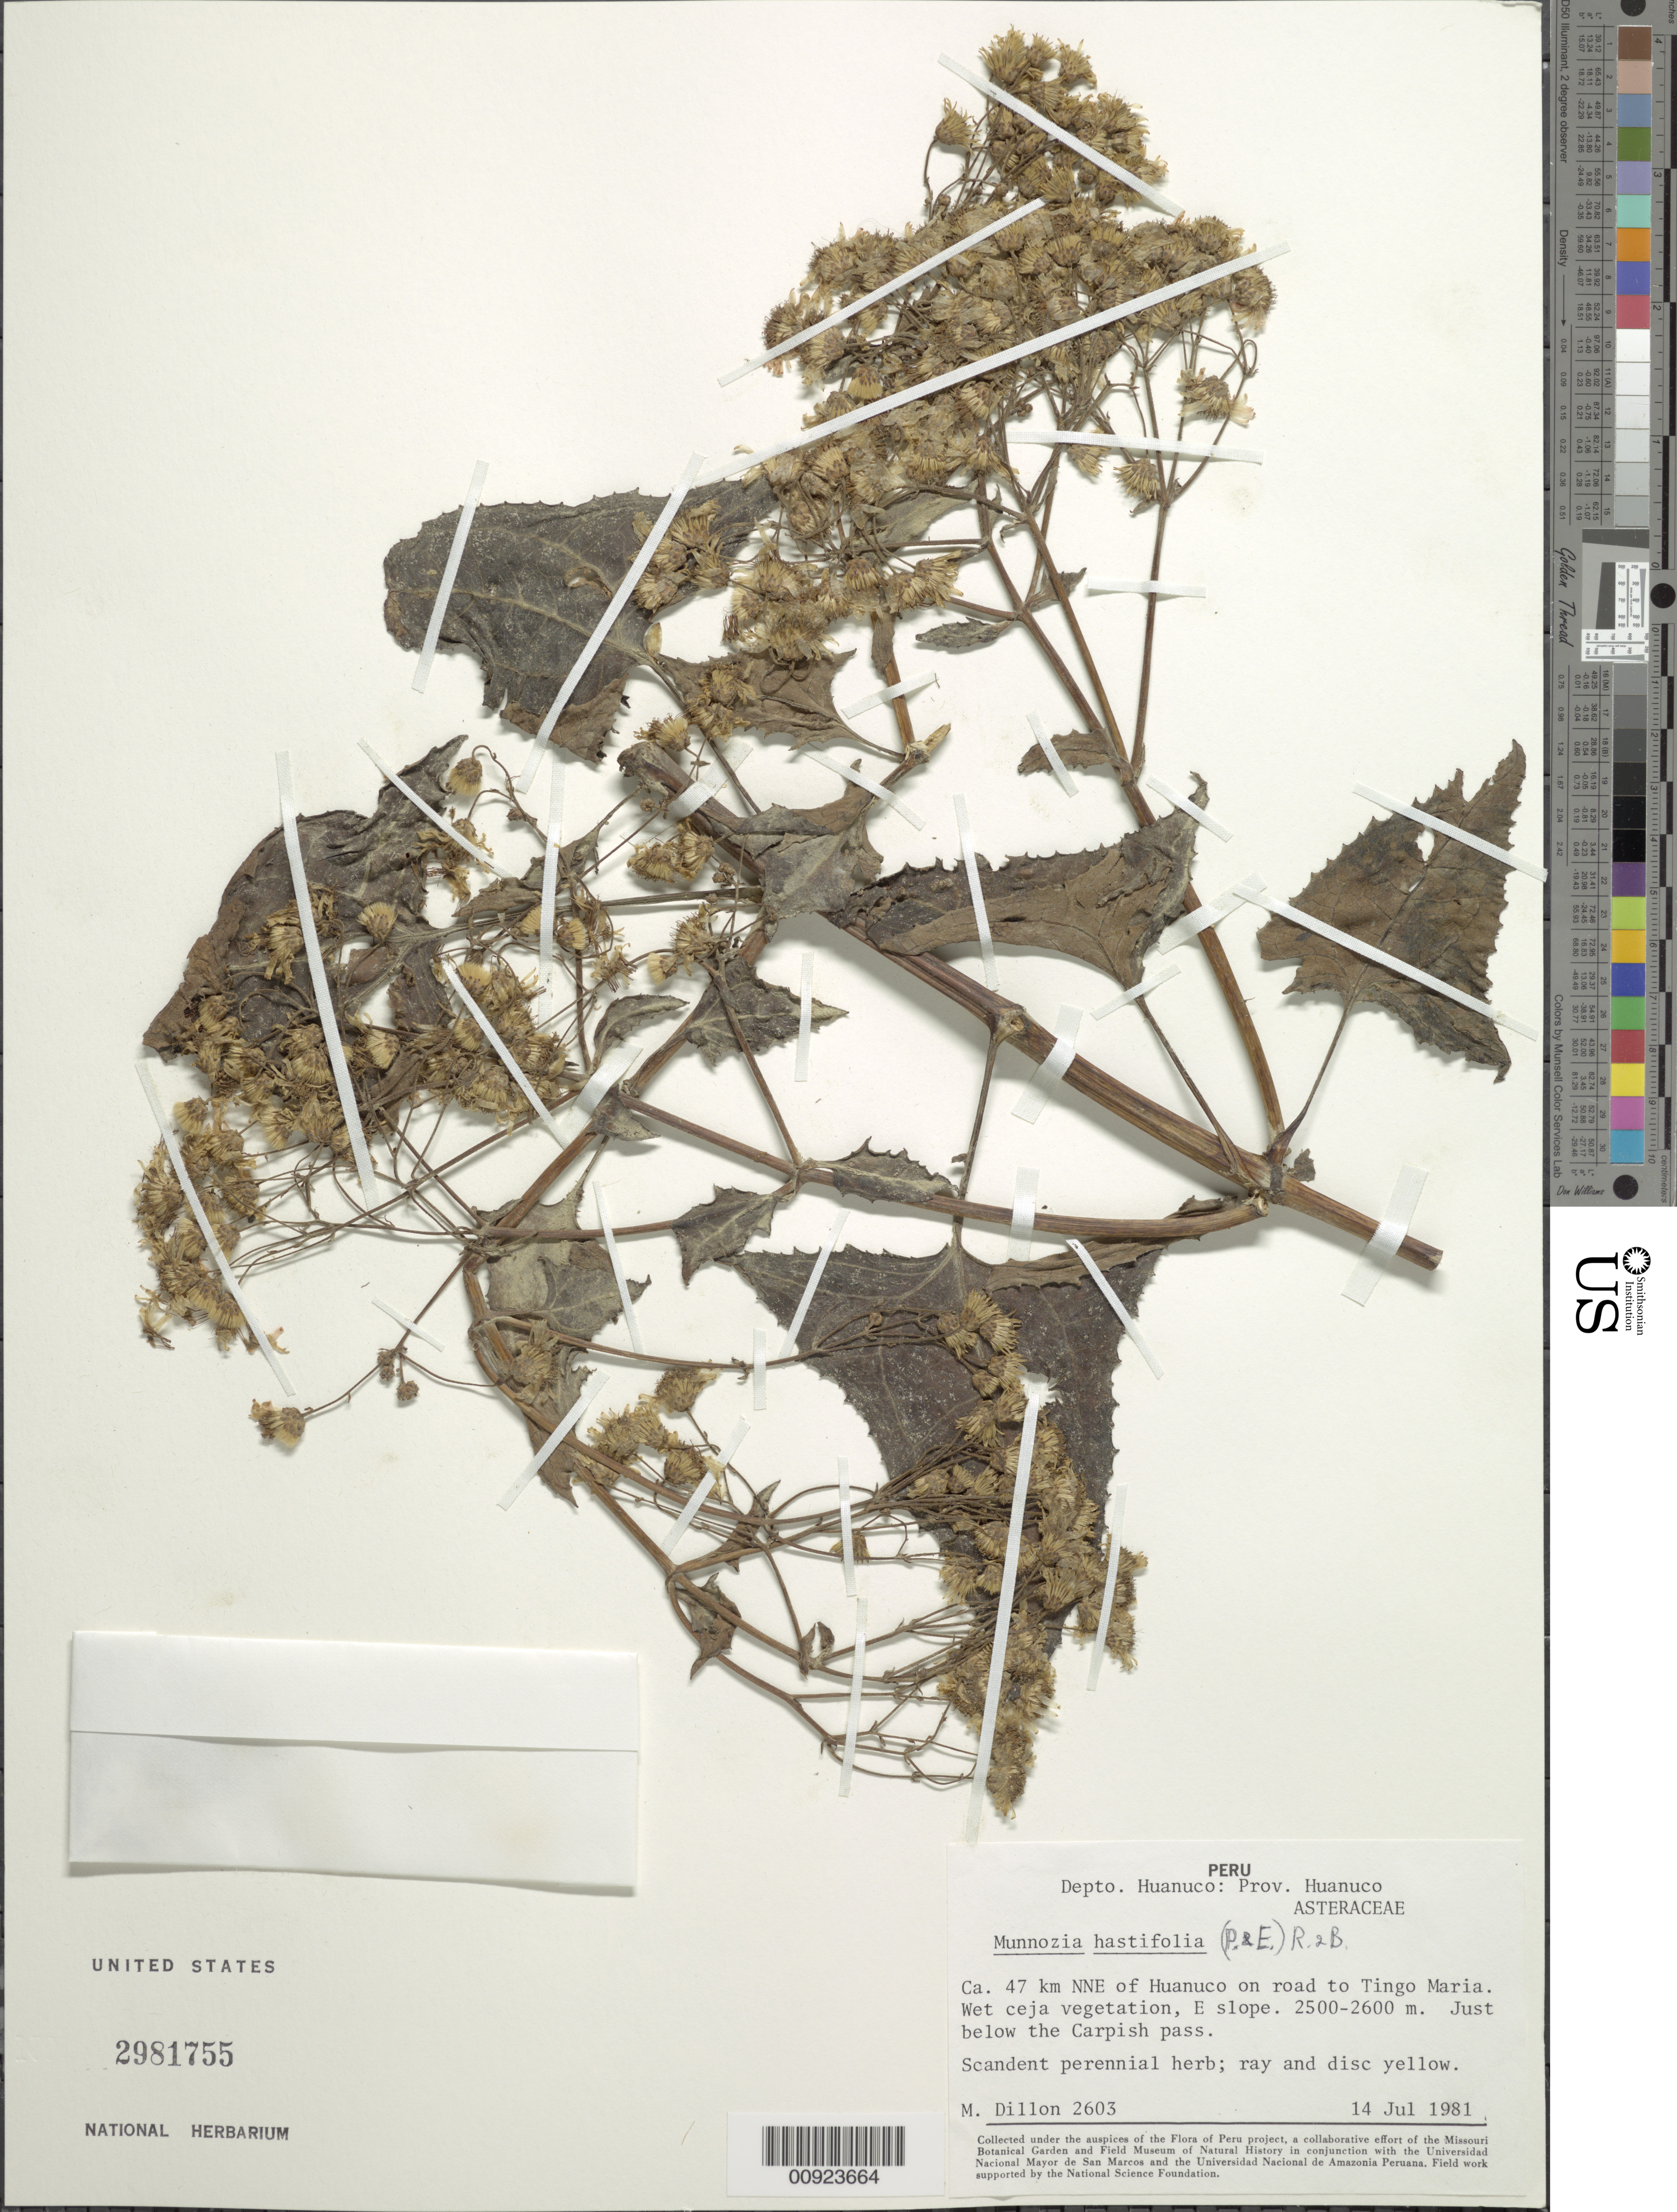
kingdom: Plantae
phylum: Tracheophyta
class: Magnoliopsida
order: Asterales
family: Asteraceae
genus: Munnozia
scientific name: Munnozia hastifolia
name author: (Poepp.) H. Rob. & Brettell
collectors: M. O. Dillon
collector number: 2603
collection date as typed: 14 July 1981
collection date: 1981-07-14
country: Peru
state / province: Huánuco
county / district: Huánuco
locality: Huánuco, ca 47 km NNE of on road to Tingo Maria; E slope, just below the Carpish pass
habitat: Wet ceja vegetacion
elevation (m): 2500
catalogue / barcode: US 2981755